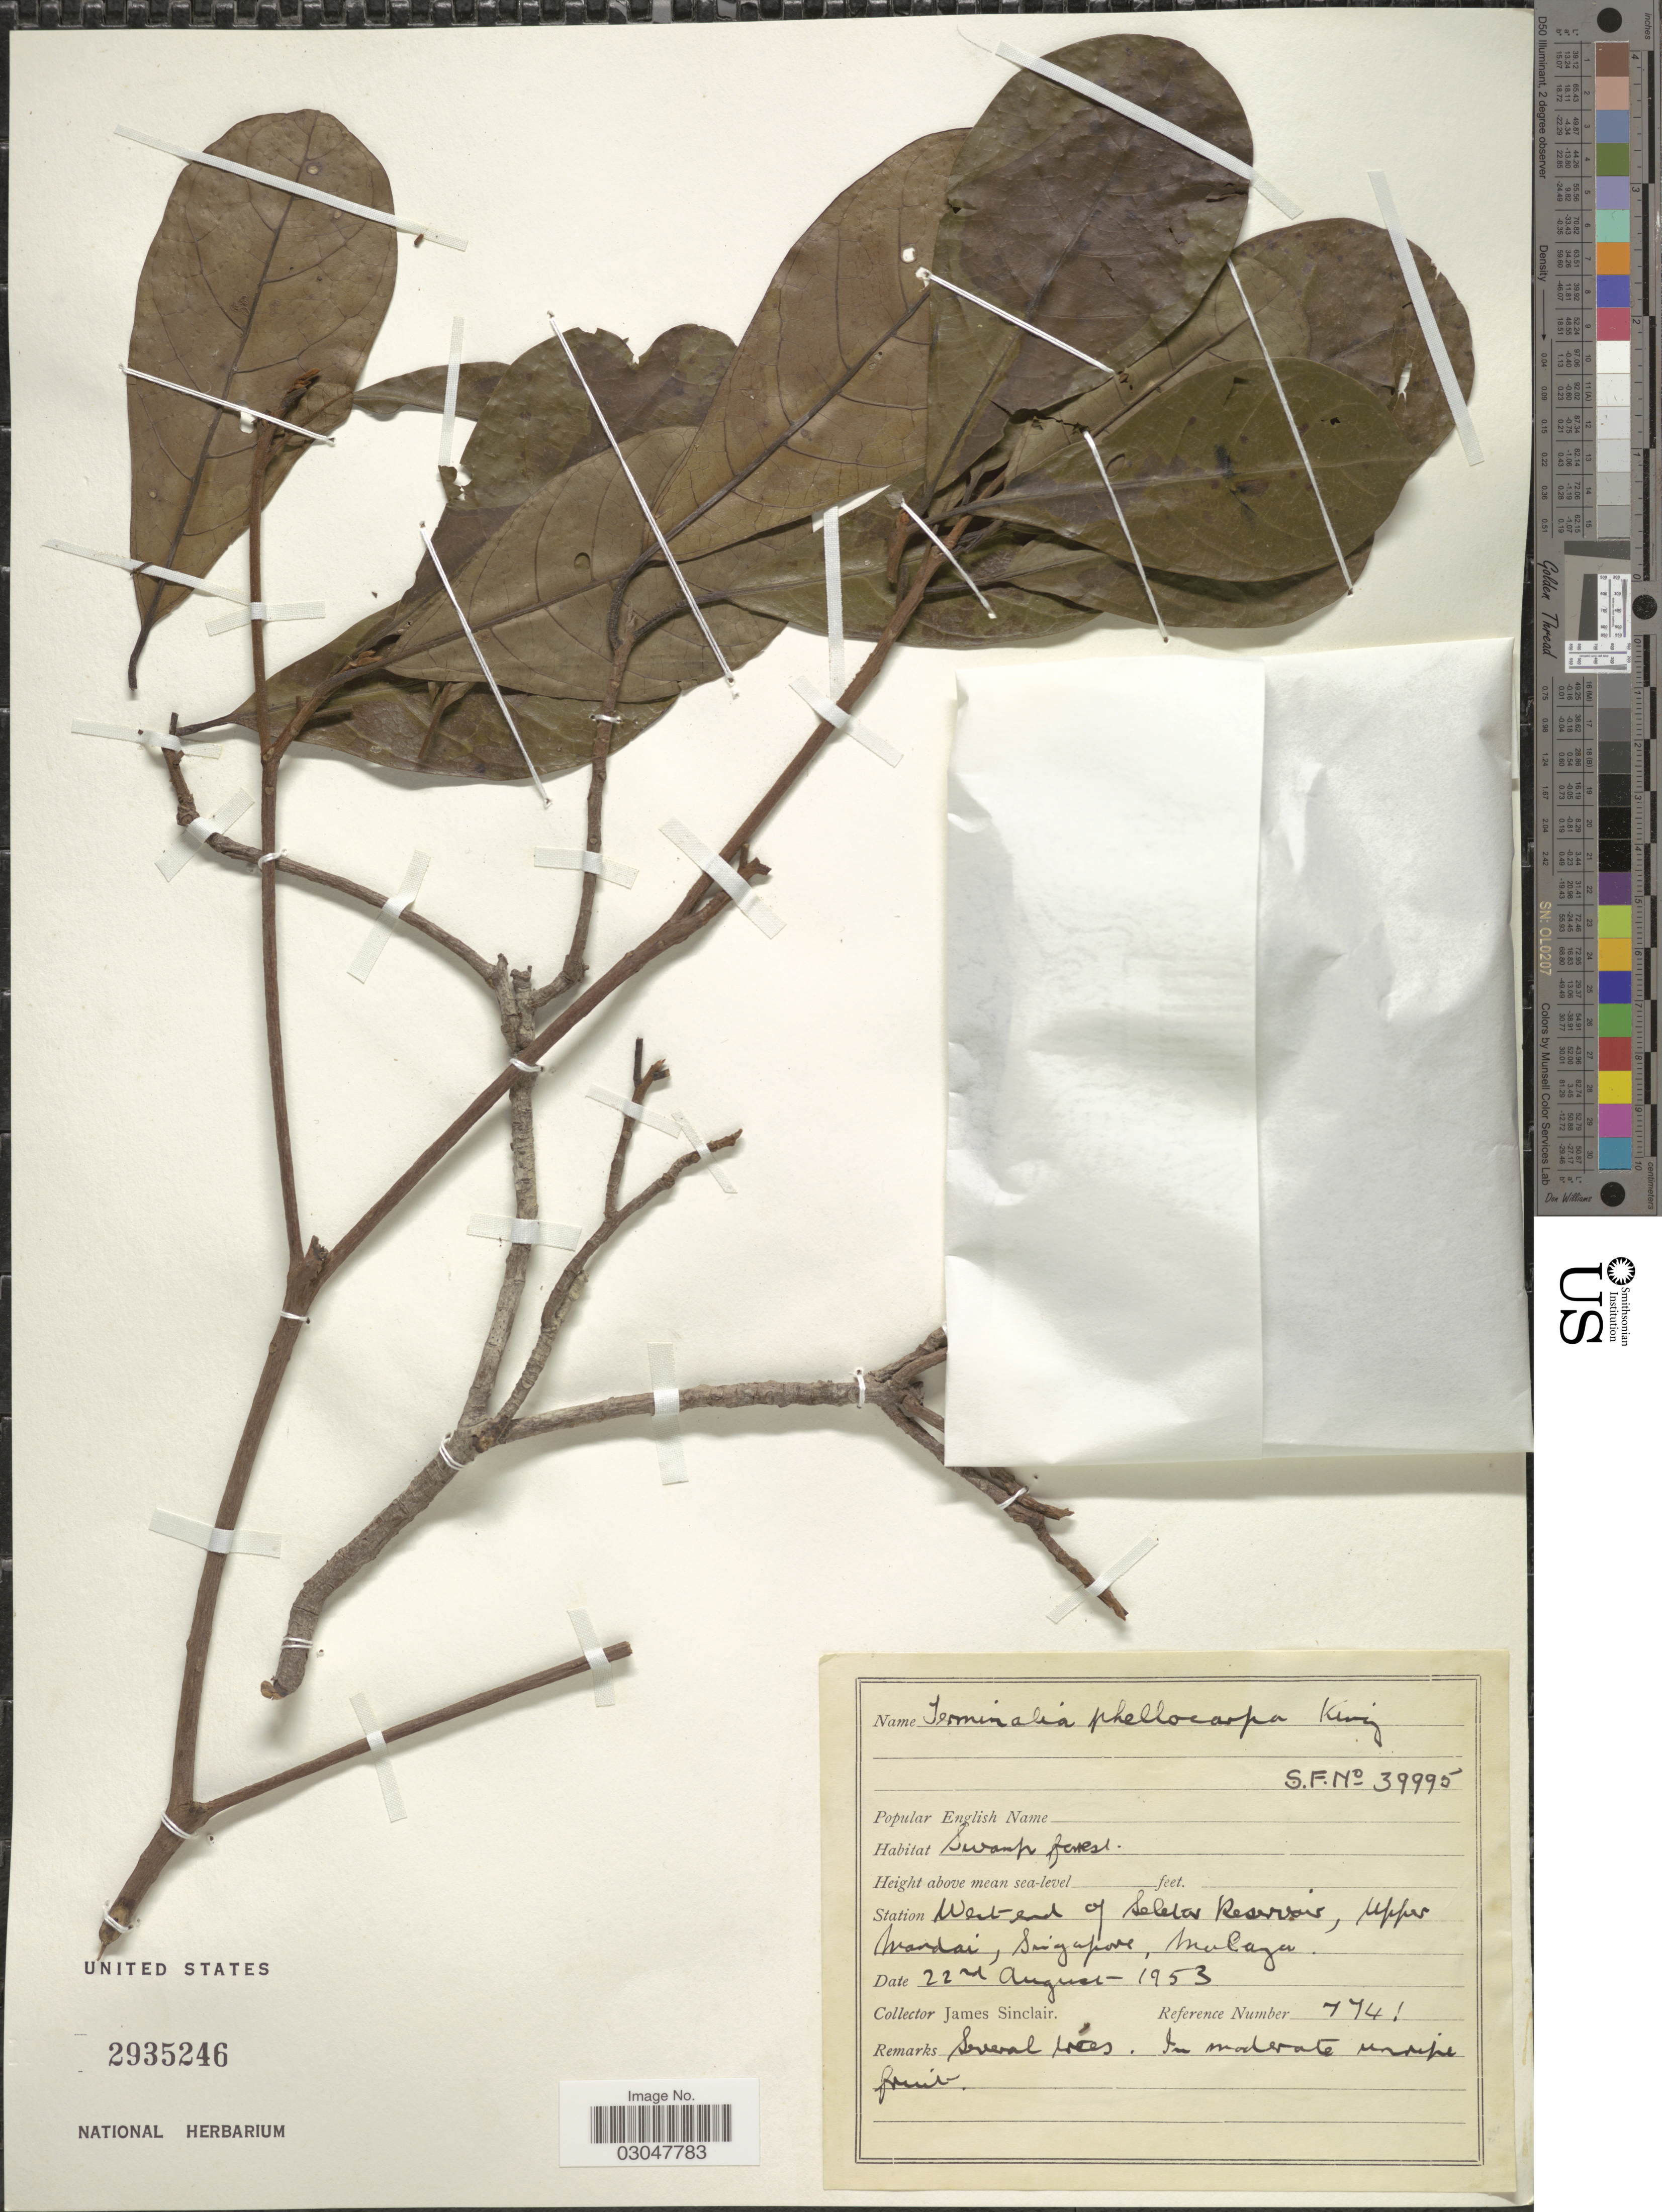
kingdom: Plantae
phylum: Tracheophyta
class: Magnoliopsida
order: Myrtales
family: Combretaceae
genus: Terminalia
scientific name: Terminalia phellocarpa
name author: King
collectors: J. Sinclair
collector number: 7741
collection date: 1953-08-22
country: Singapore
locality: West end of Seletar Reservoir, Upper Mandai, Malaya.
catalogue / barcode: US 2935246